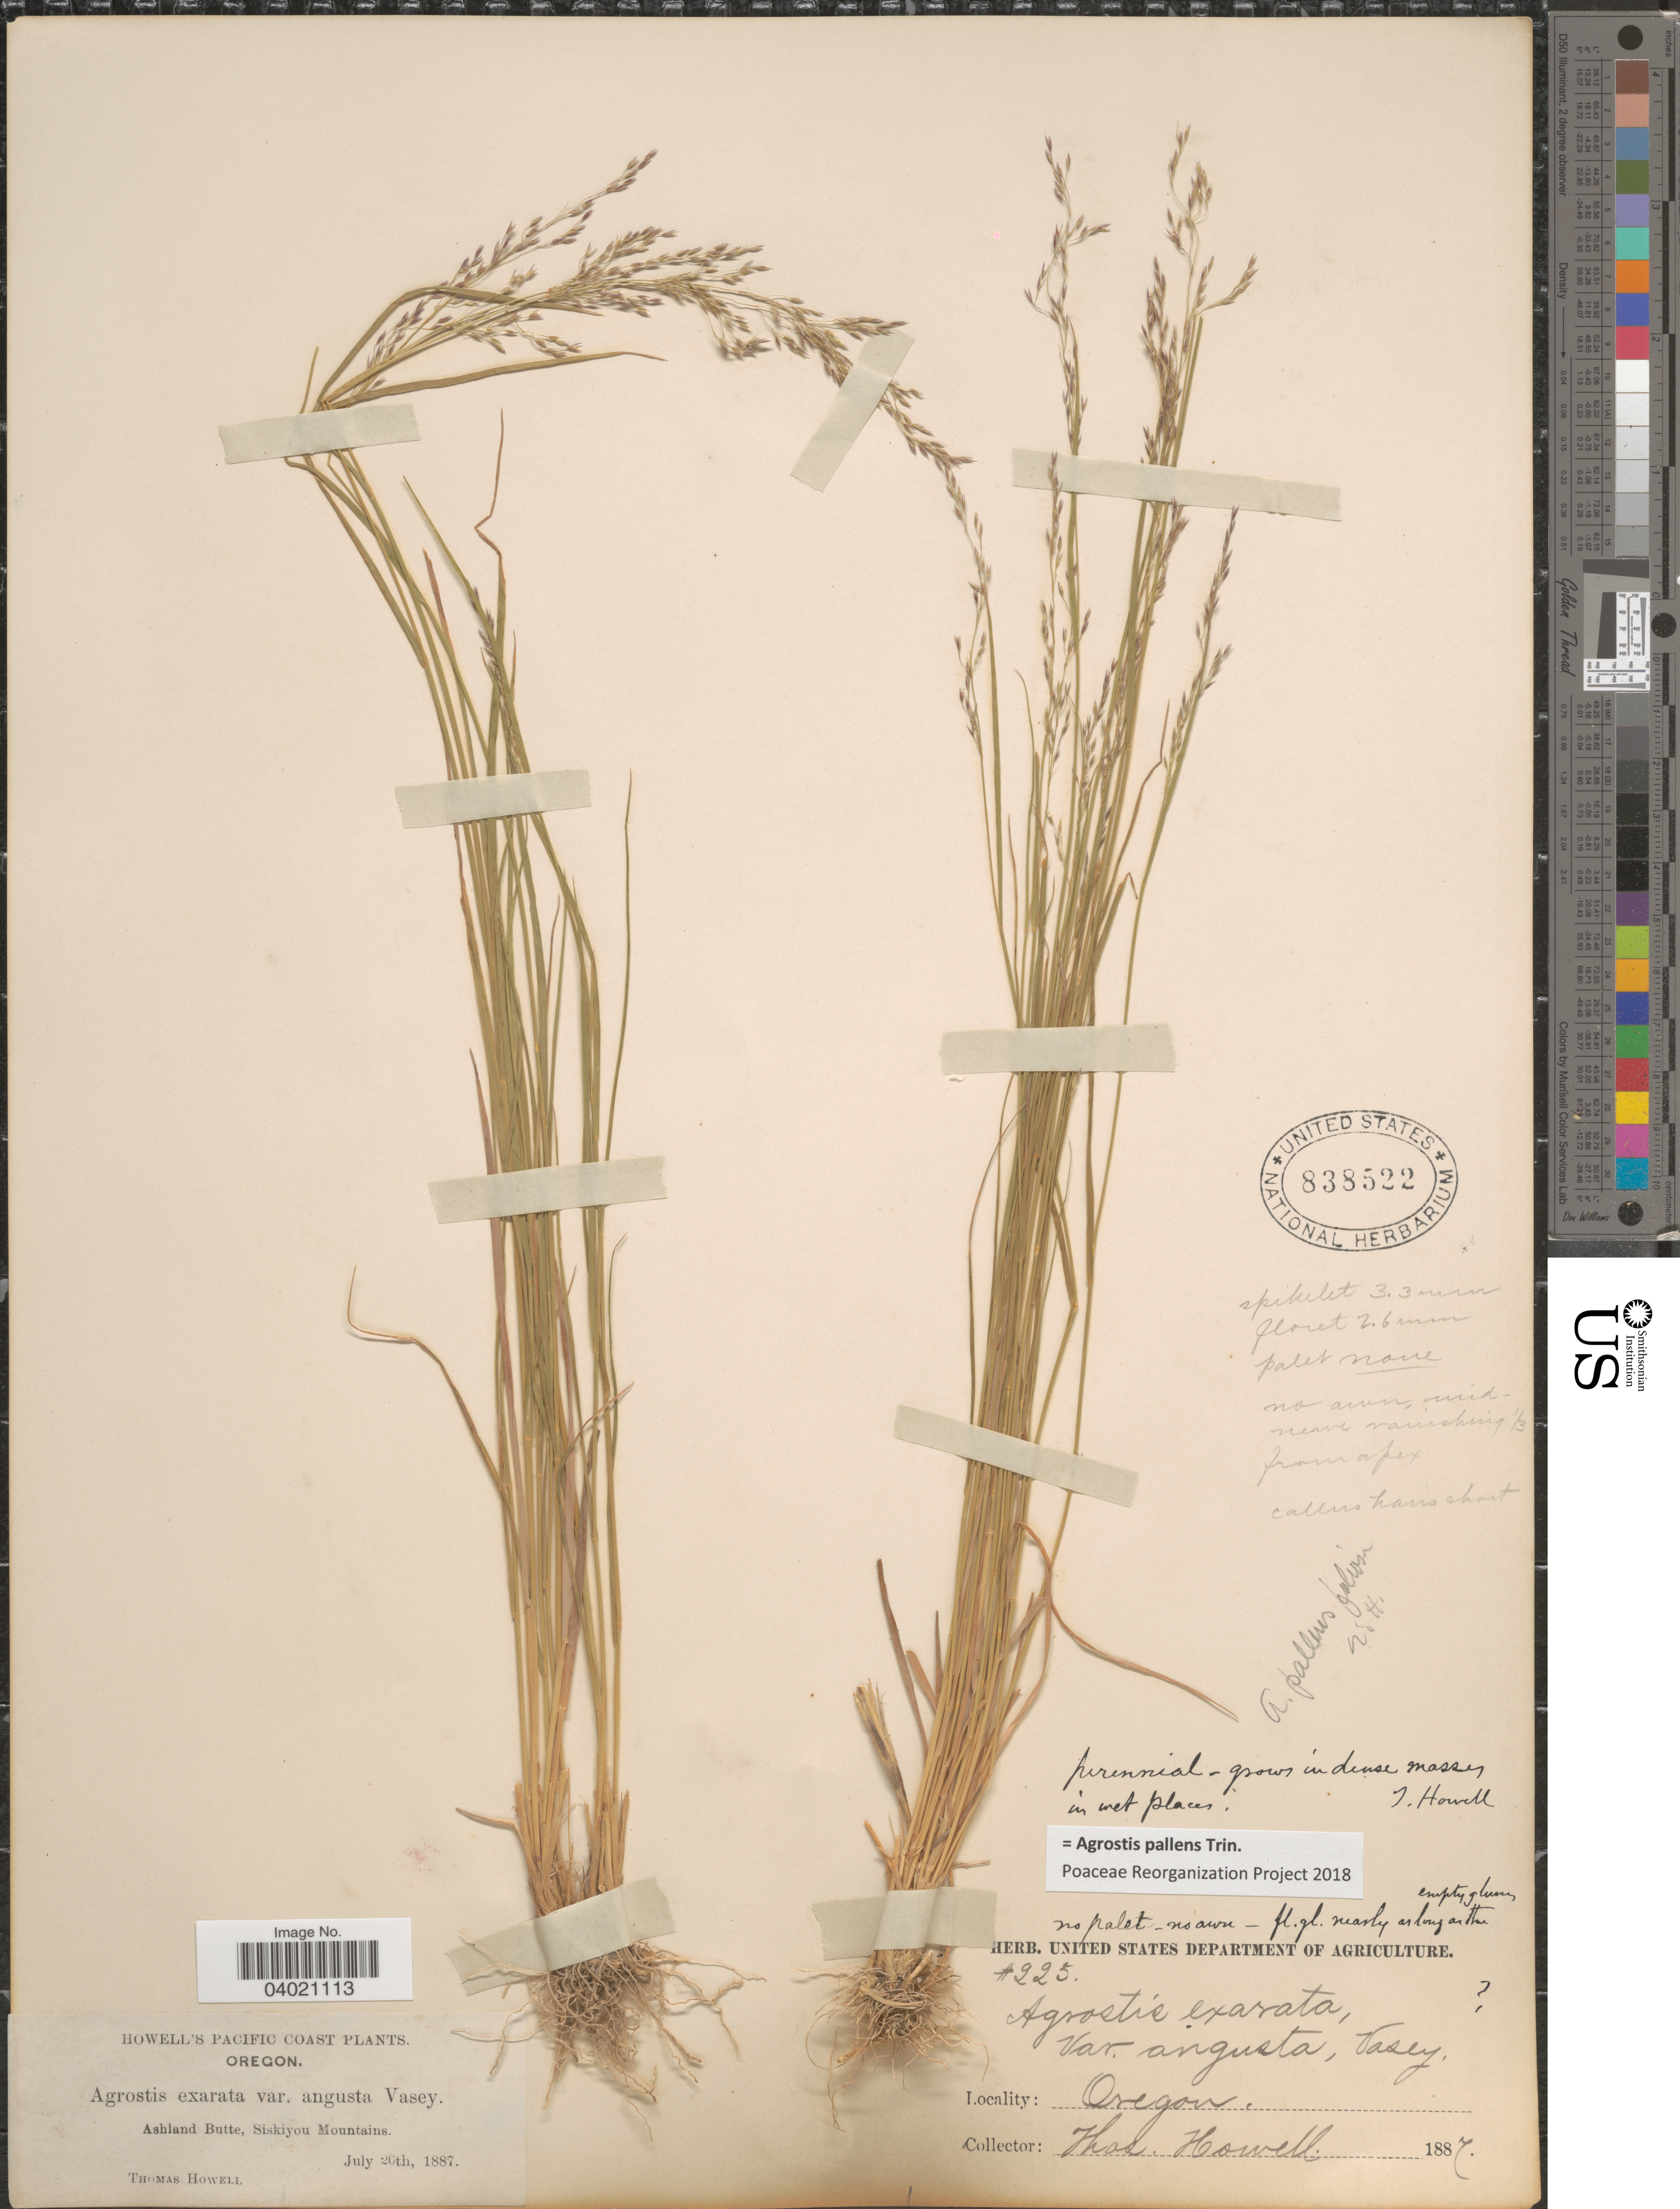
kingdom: Plantae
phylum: Tracheophyta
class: Liliopsida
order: Poales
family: Poaceae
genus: Agrostis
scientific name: Agrostis pallens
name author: Trin.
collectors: T. Howell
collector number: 225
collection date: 1887-07-26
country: United States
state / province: Oregon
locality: Pacific Coast. Ashland Butte, Siskiyou Mountains.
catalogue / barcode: US 838522